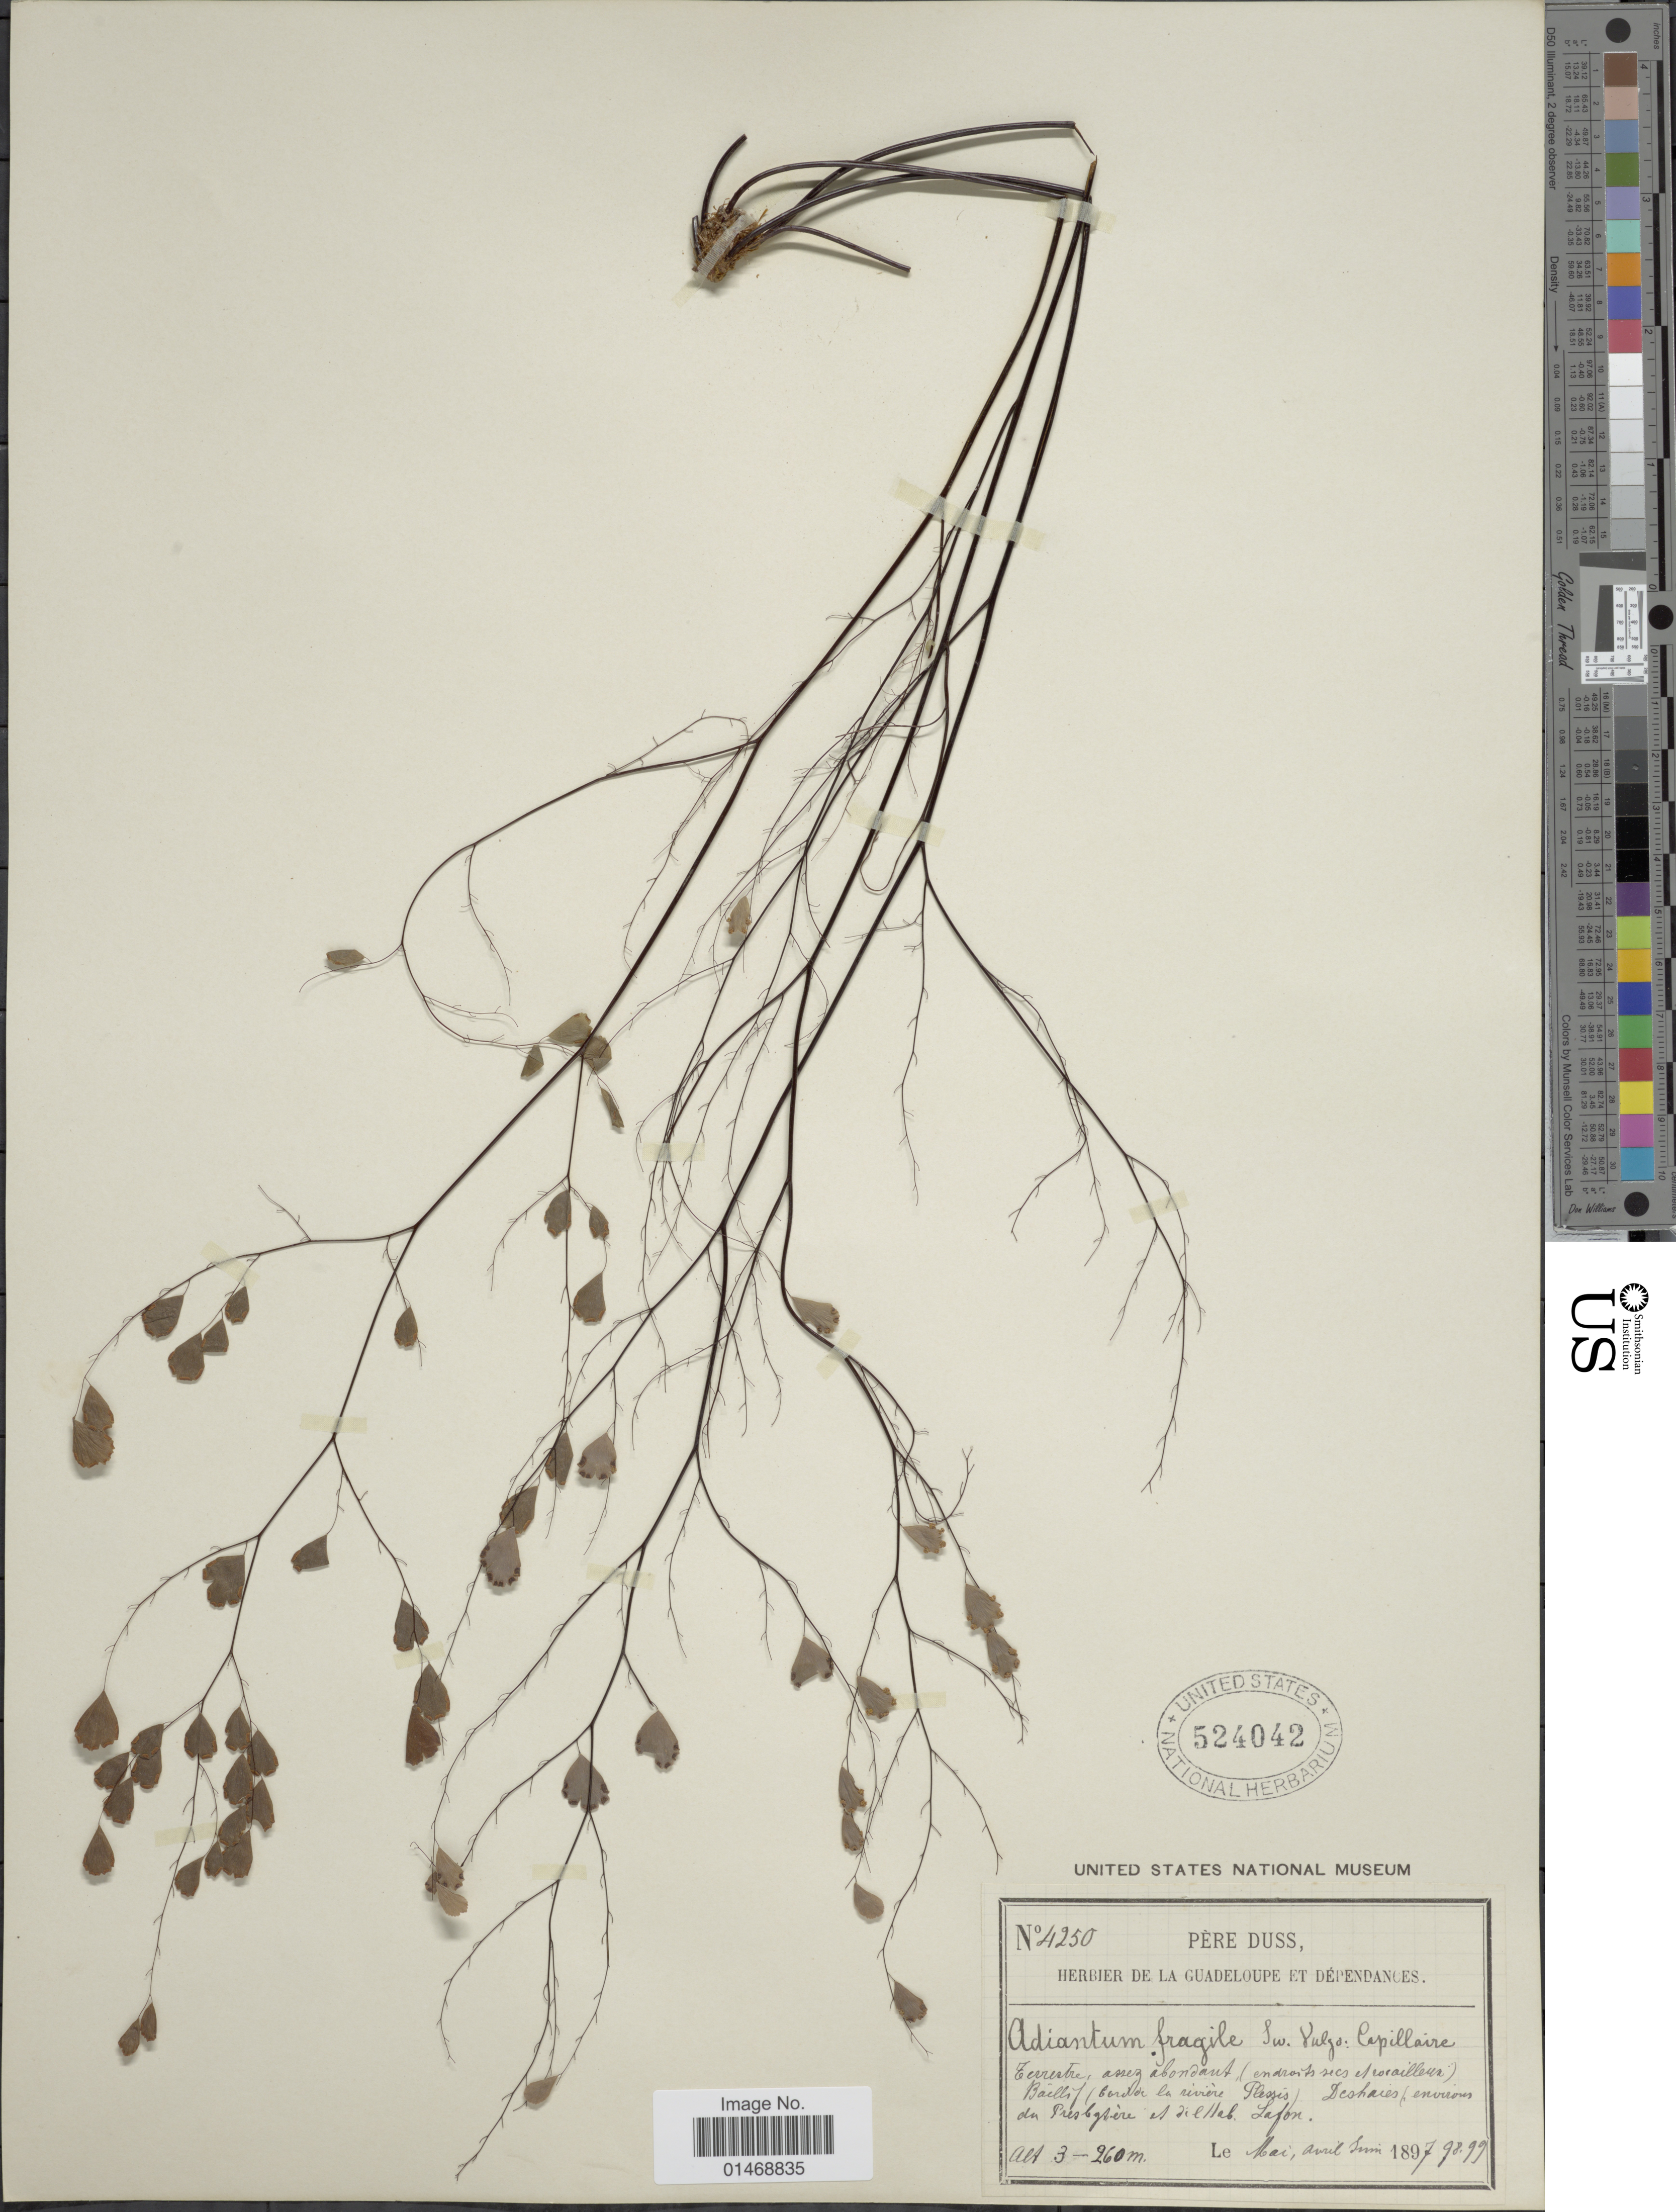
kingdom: Plantae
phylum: Tracheophyta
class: Polypodiopsida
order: Polypodiales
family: Pteridaceae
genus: Adiantum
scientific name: Adiantum fragile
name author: Sw.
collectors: Père Duss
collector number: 4250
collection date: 1897-05/1899-06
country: Guadeloupe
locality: Terrestre, assez abondant (endroits secs et rocailles) Baillef (bord de la riviere Plessis) Deschaies (environs du Presbytère et dicllab. [interptreted] Lafon).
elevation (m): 260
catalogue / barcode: US 524042